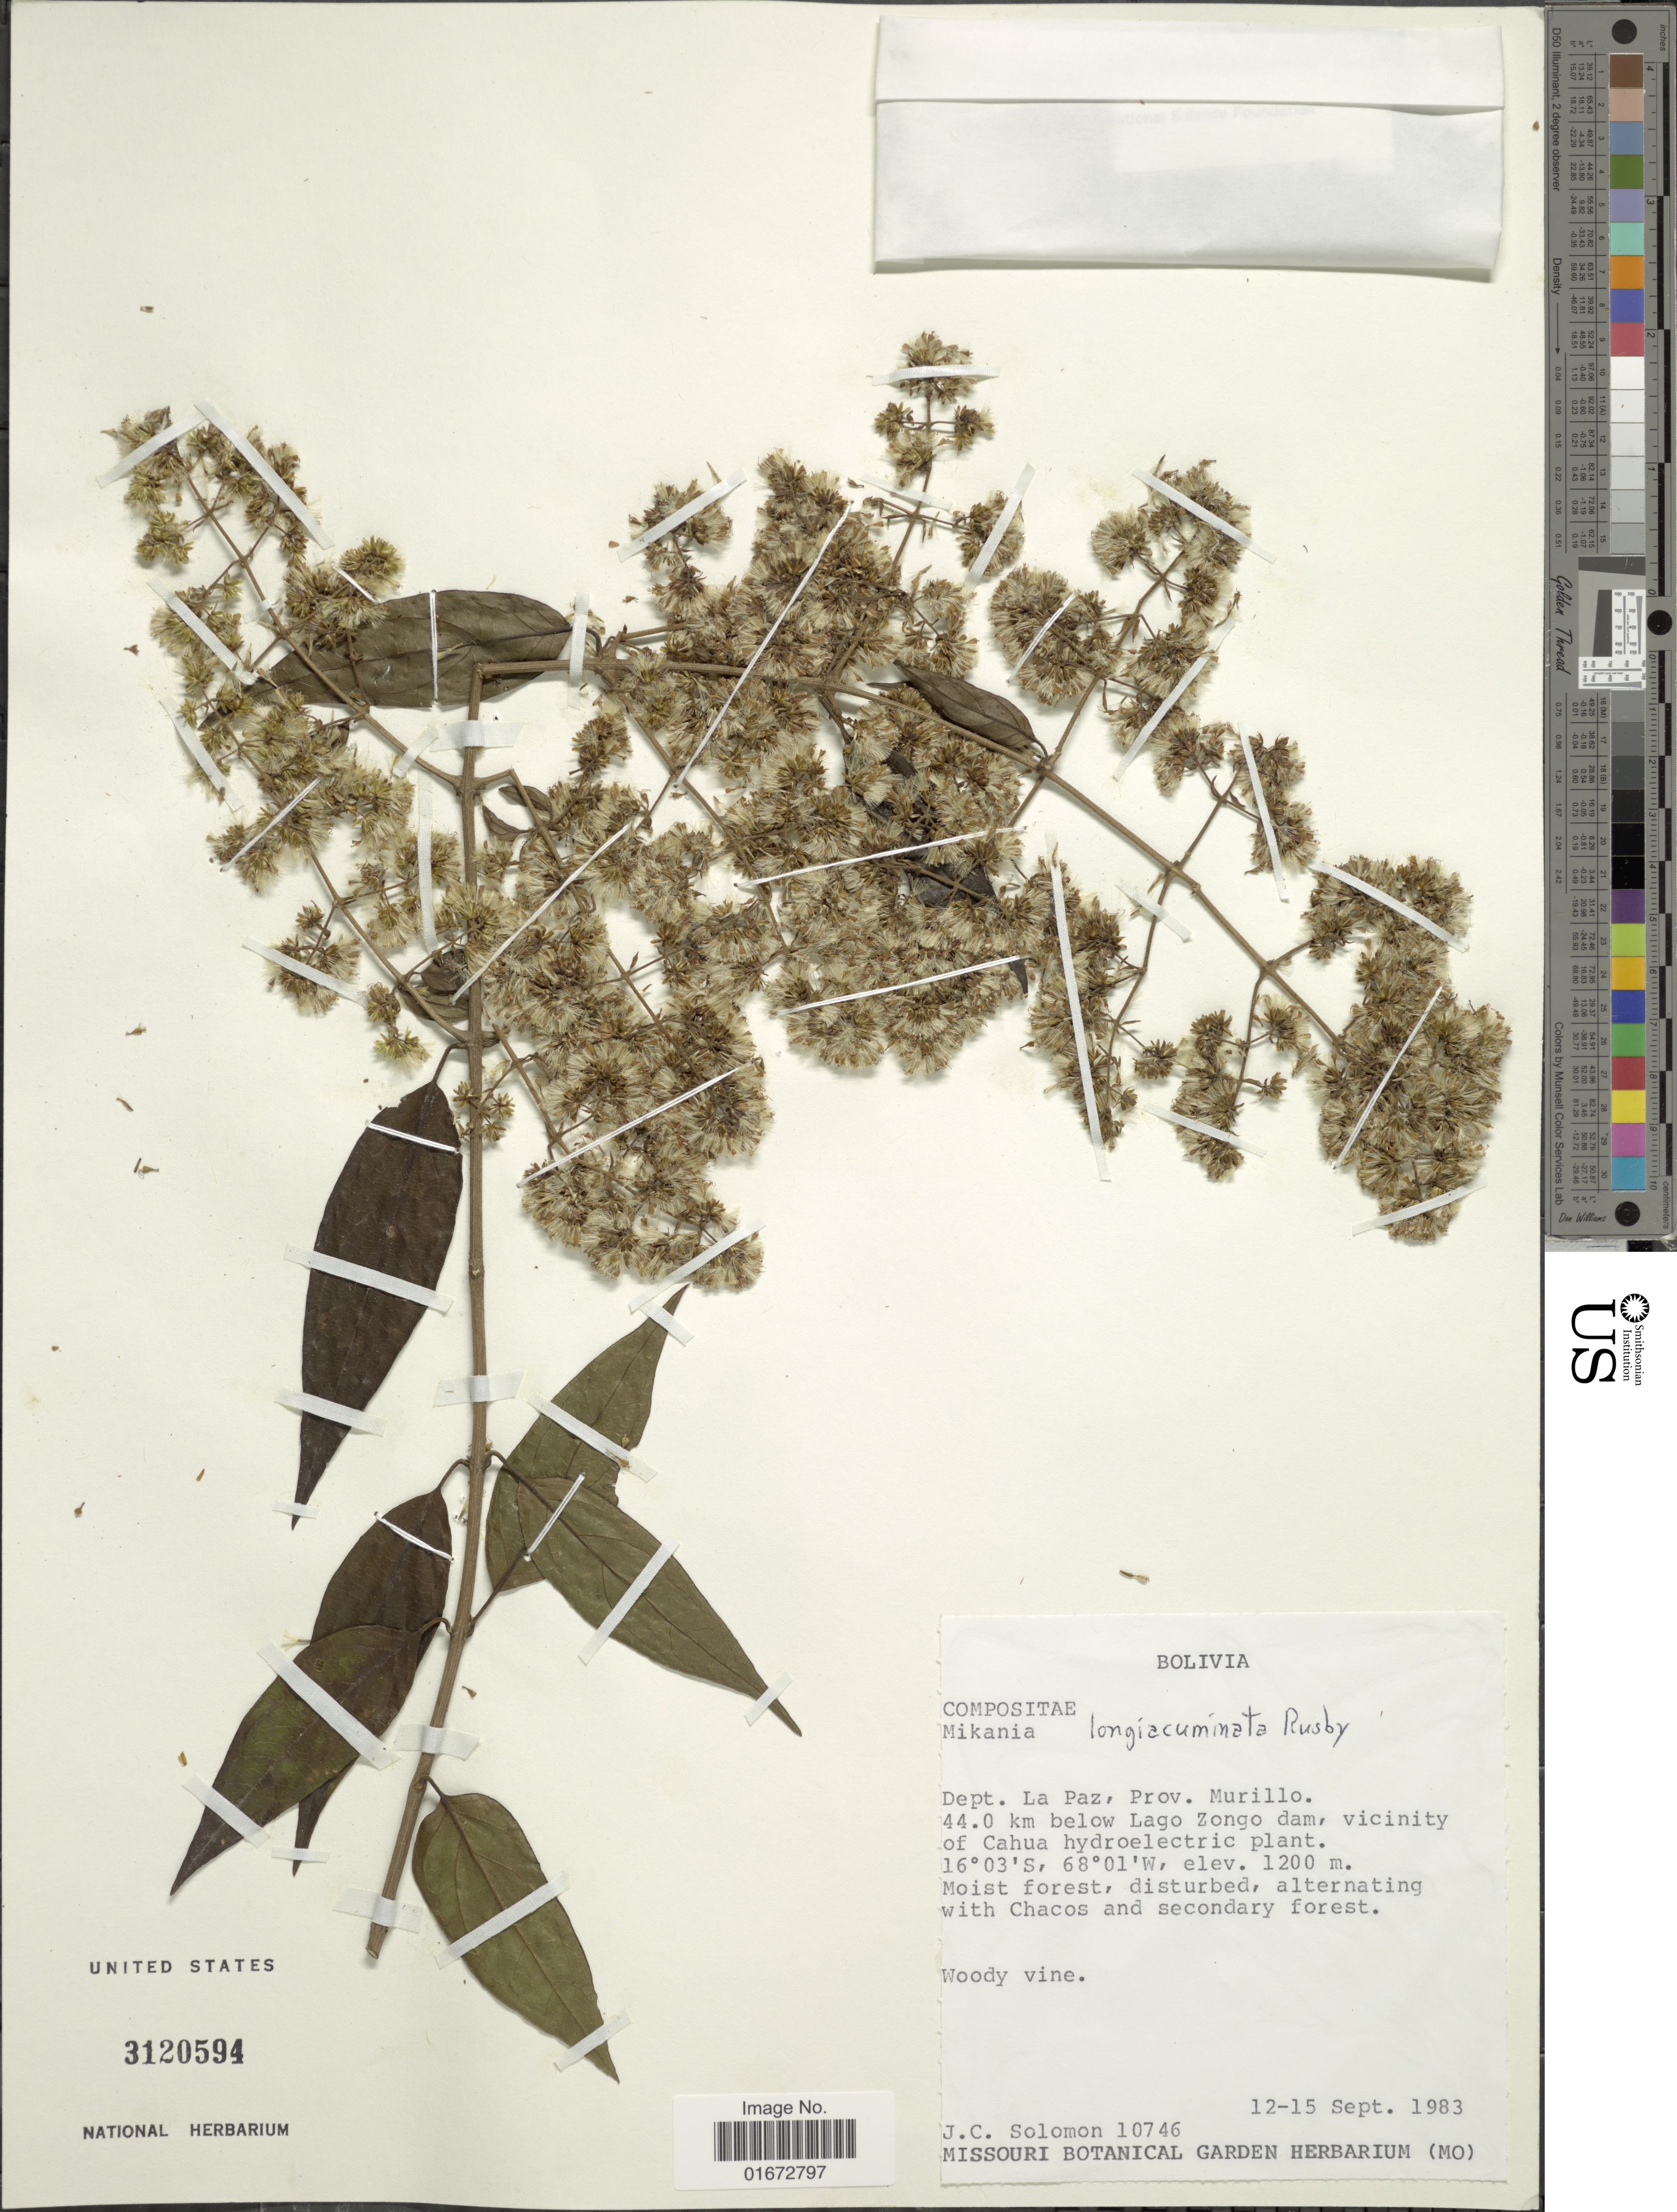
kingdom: Plantae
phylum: Tracheophyta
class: Magnoliopsida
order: Asterales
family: Asteraceae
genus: Mikania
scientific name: Mikania longiacuminata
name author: (Rusby) B.L. Rob.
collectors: J. C. Solomon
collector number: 10746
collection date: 1983-09-12/1983-09-15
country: Bolivia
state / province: La Paz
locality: Dept. La Paz, Prov. Murillo. 44.0 km below Lago Zongo dam, vicinity of Cahua hydroelectric plant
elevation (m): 1200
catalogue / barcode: US 3120594